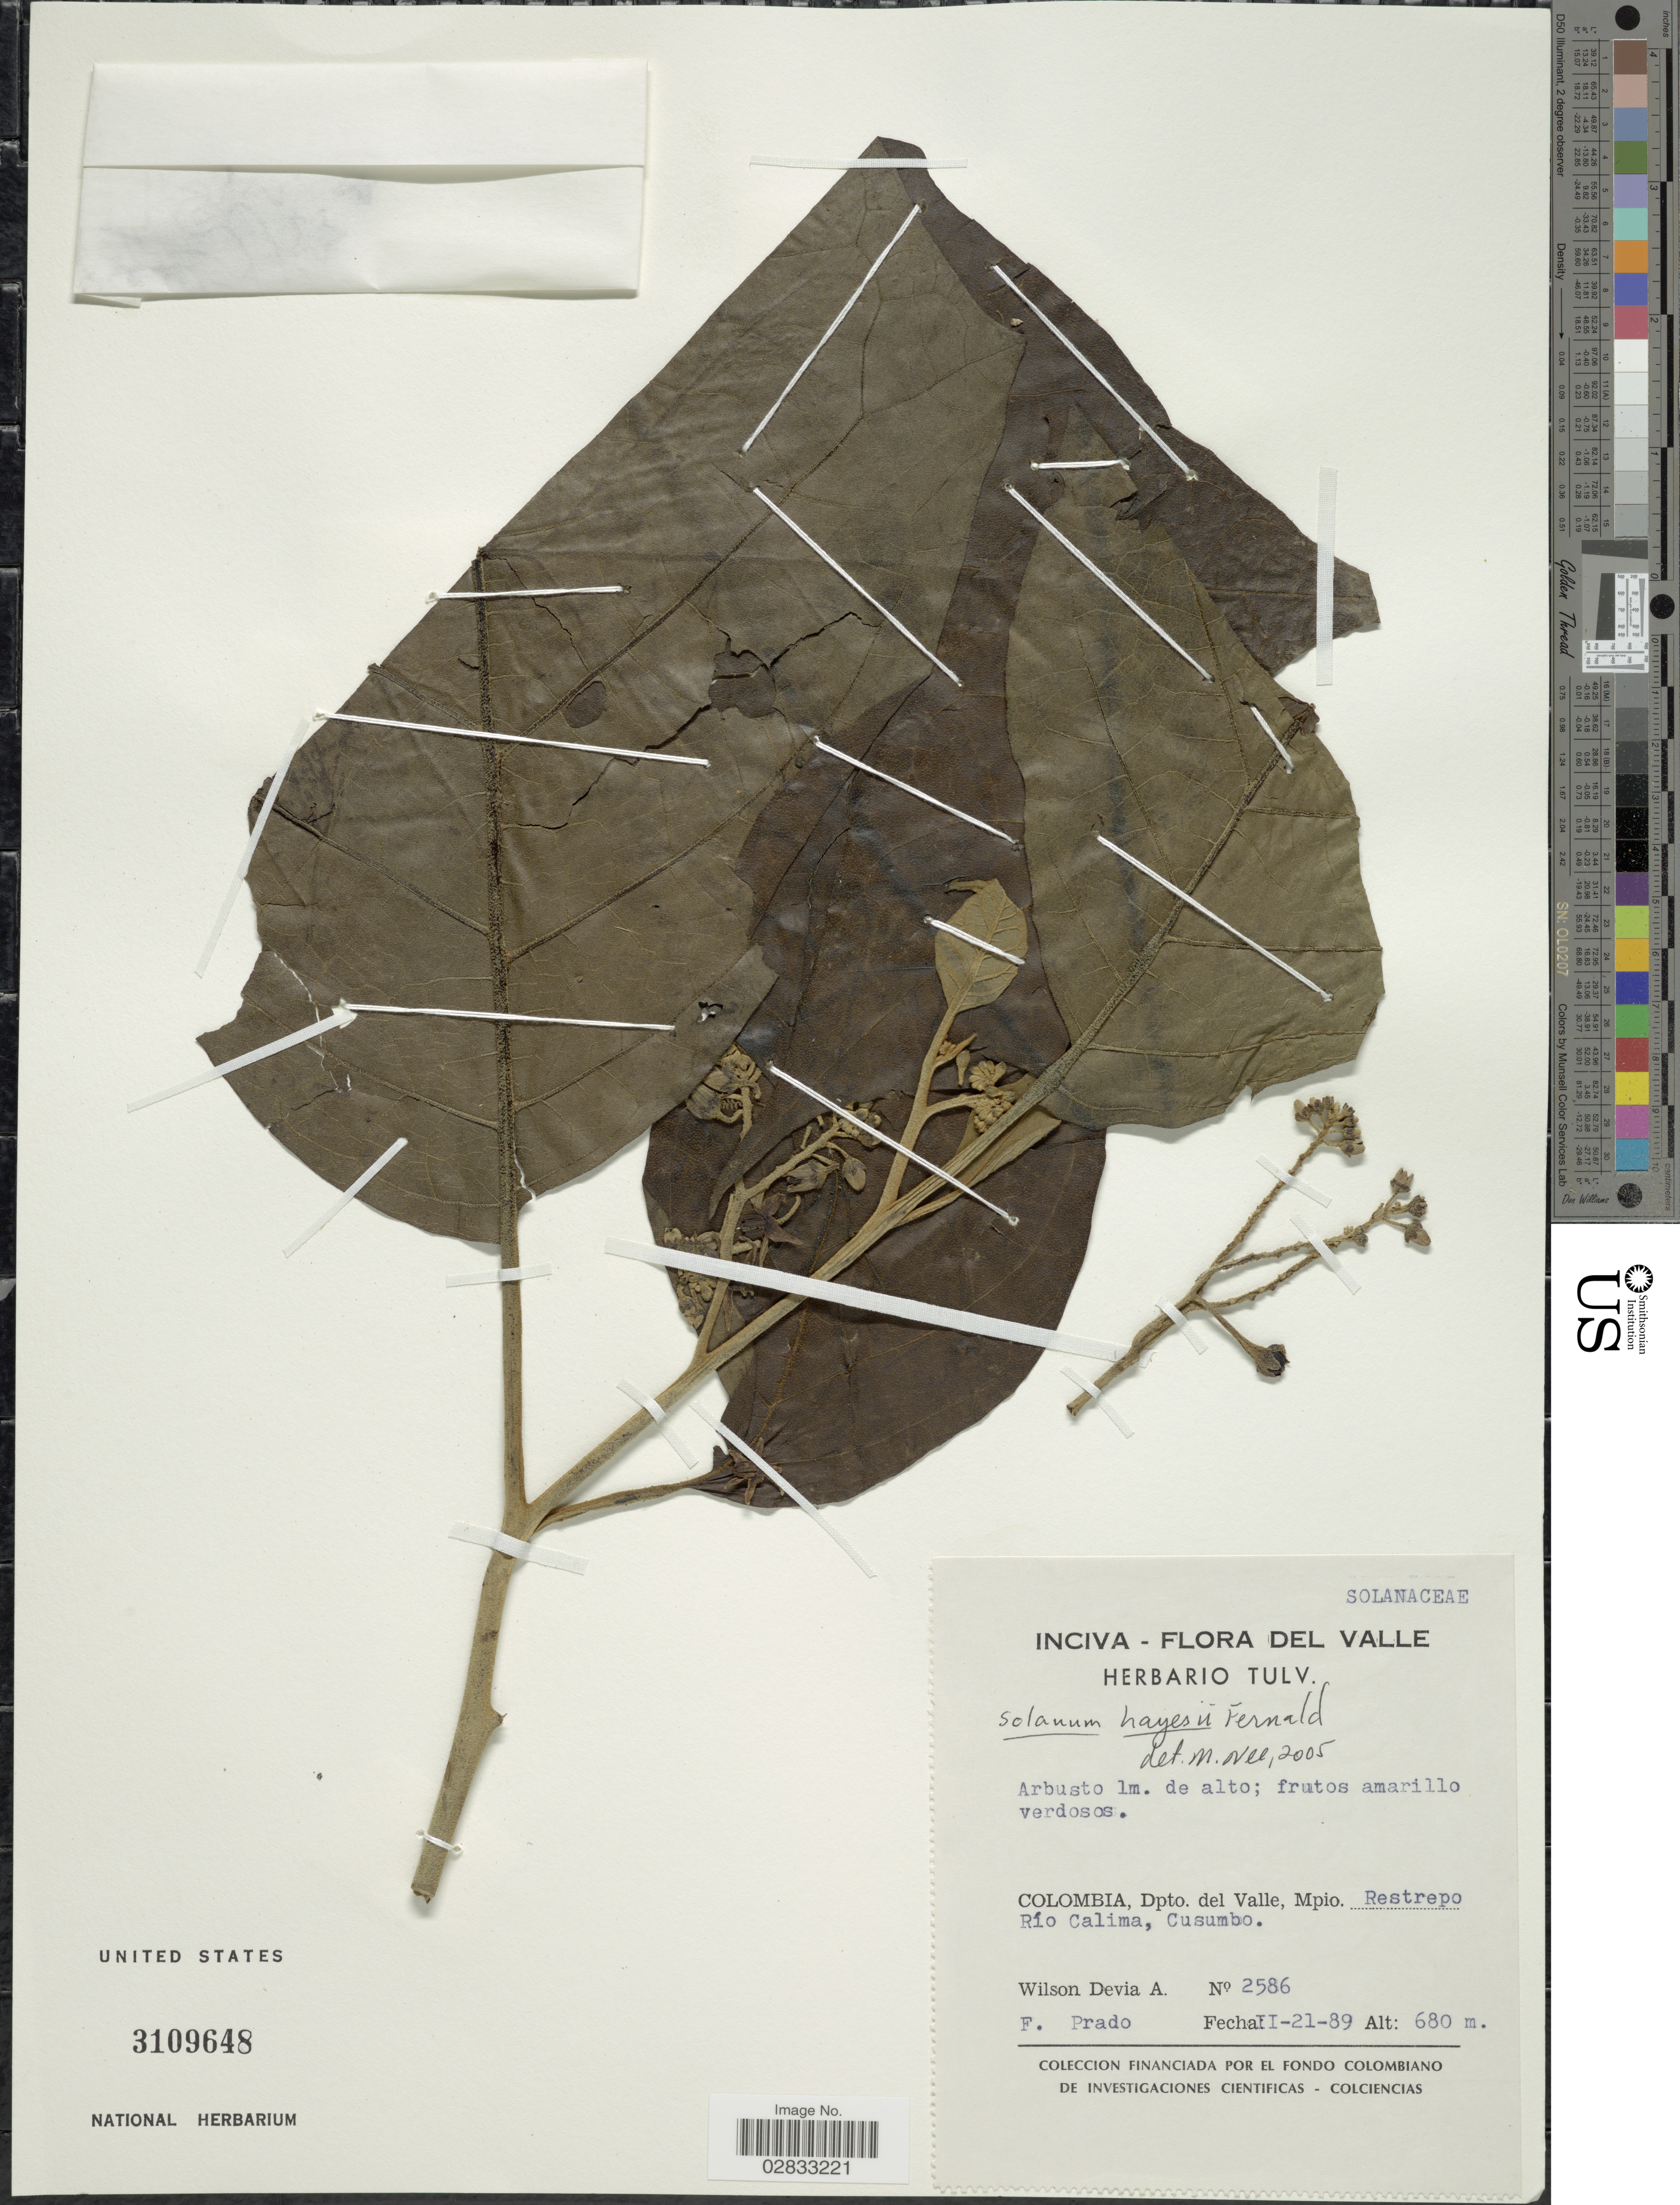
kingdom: Plantae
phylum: Tracheophyta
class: Magnoliopsida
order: Solanales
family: Solanaceae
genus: Solanum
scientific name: Solanum hayesii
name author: Fernald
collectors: W. Devia A. & F. Prado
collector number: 2586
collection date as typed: Transcribed d/m/y: 21/1/89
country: Colombia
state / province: Valle del Cauca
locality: Dpto. del Valle, Mpio. Restrepo Río Calima, Cusumbo.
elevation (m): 680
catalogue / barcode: US 3109648